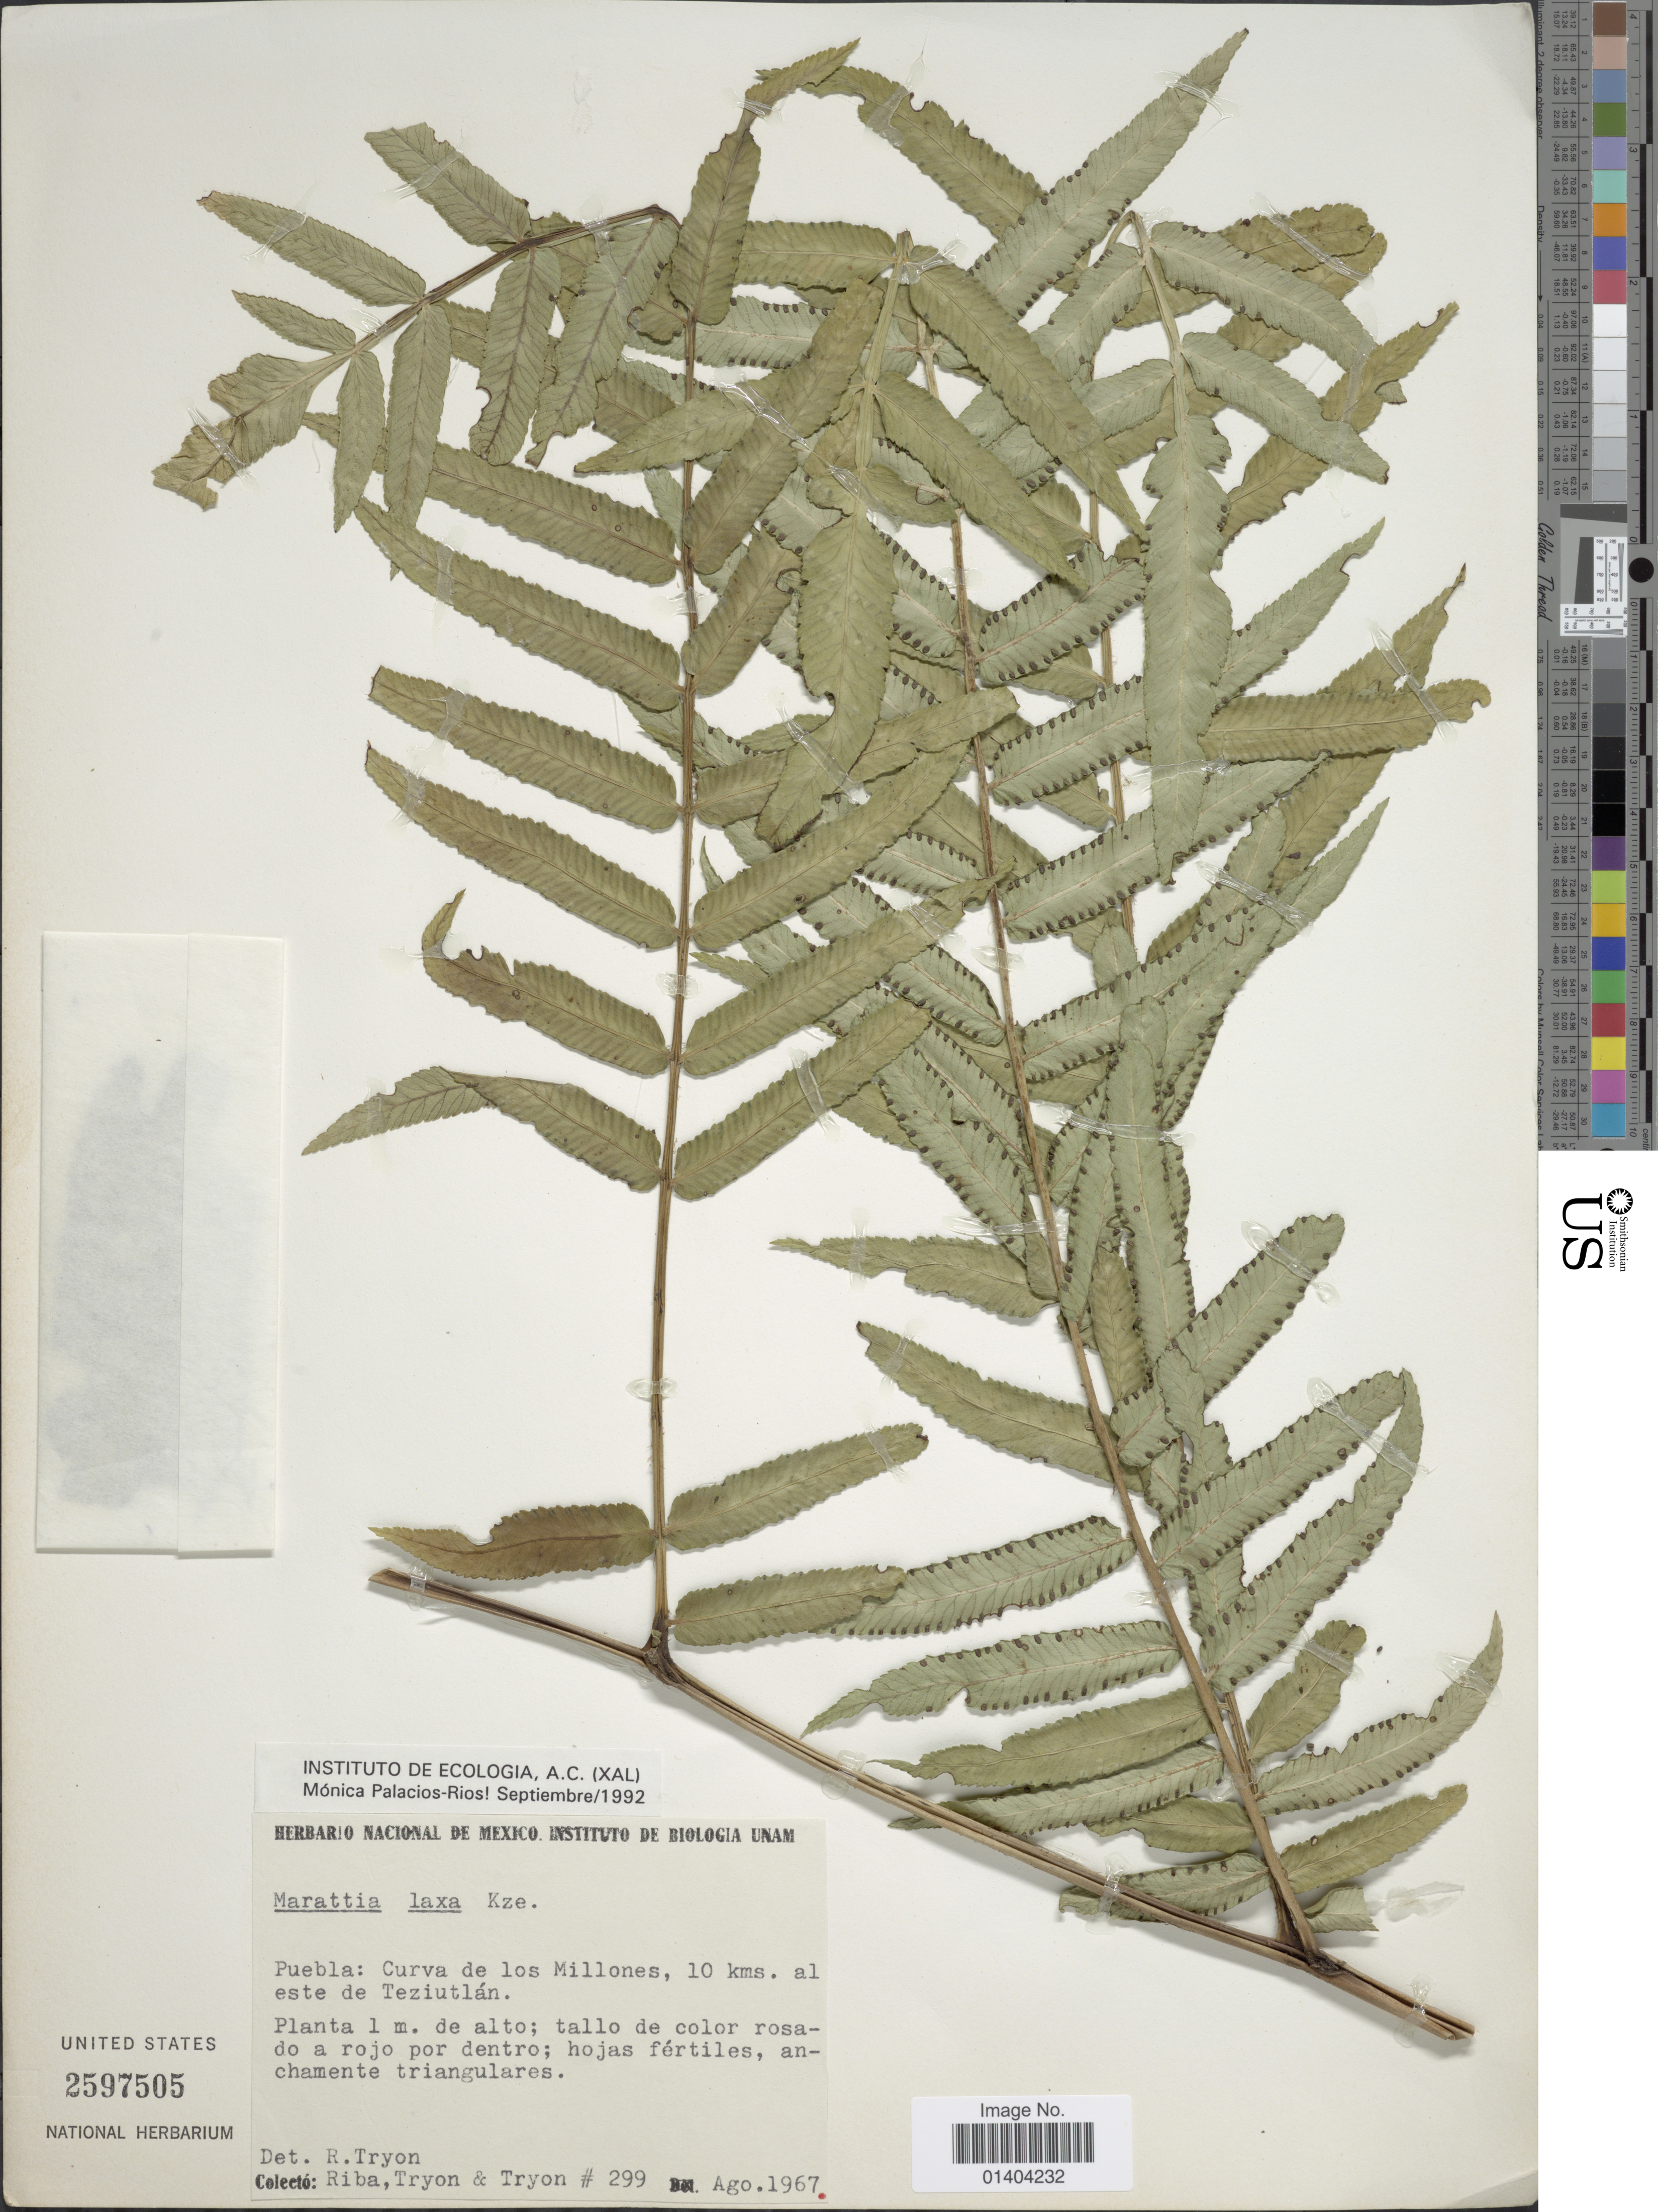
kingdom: Plantae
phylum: Tracheophyta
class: Polypodiopsida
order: Marattiales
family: Marattiaceae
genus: Marattia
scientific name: Marattia laxa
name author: Kunze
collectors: Riba, -. Tryon & -. Tryon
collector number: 299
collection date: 1967-08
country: Mexico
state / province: Puebla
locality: Curva de los Millones 10 kms al este de Teziutlan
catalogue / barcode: US 2597505